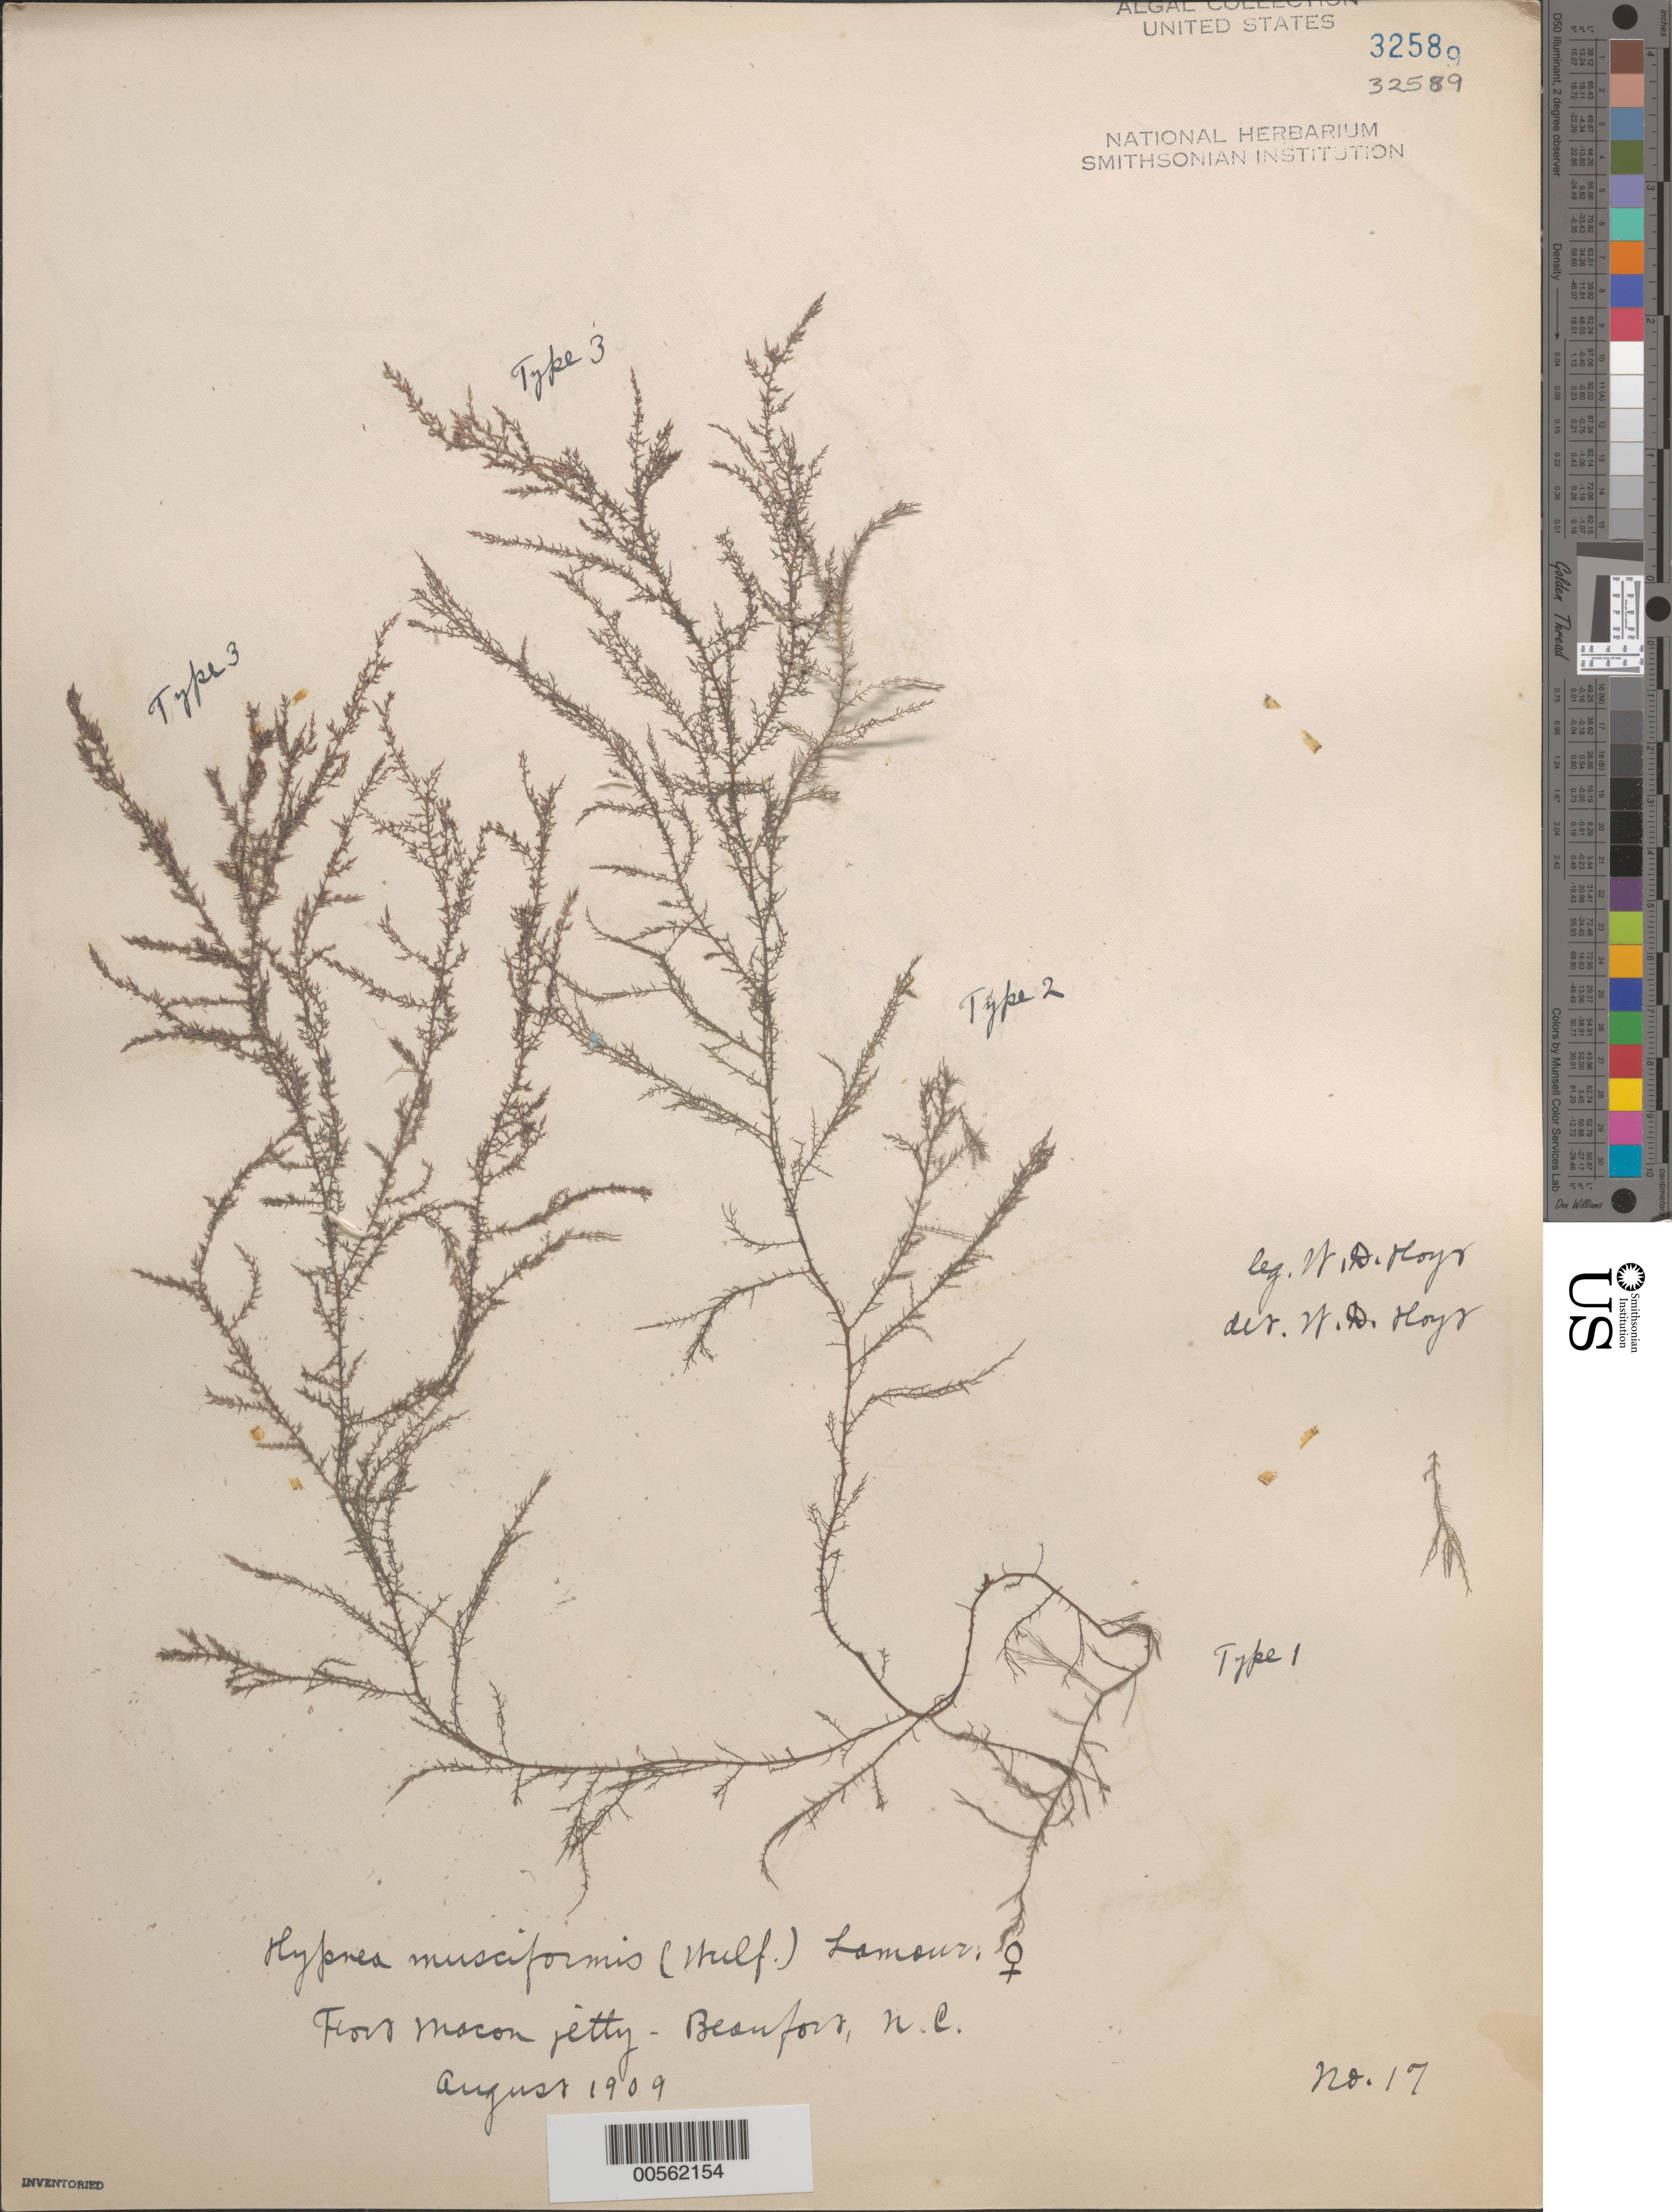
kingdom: Plantae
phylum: Rhodophyta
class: Florideophyceae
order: Gigartinales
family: Cystocloniaceae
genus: Hypnea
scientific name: Hypnea musciformis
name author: (Wulfen) J.V.Lamouroux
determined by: Hoyt, W. D.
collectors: W. D. Hoyt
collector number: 17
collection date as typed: Aug 1909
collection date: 1909-08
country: United States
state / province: North Carolina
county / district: Carteret County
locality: Beaufort, Fort Macon jetty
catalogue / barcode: US 32589